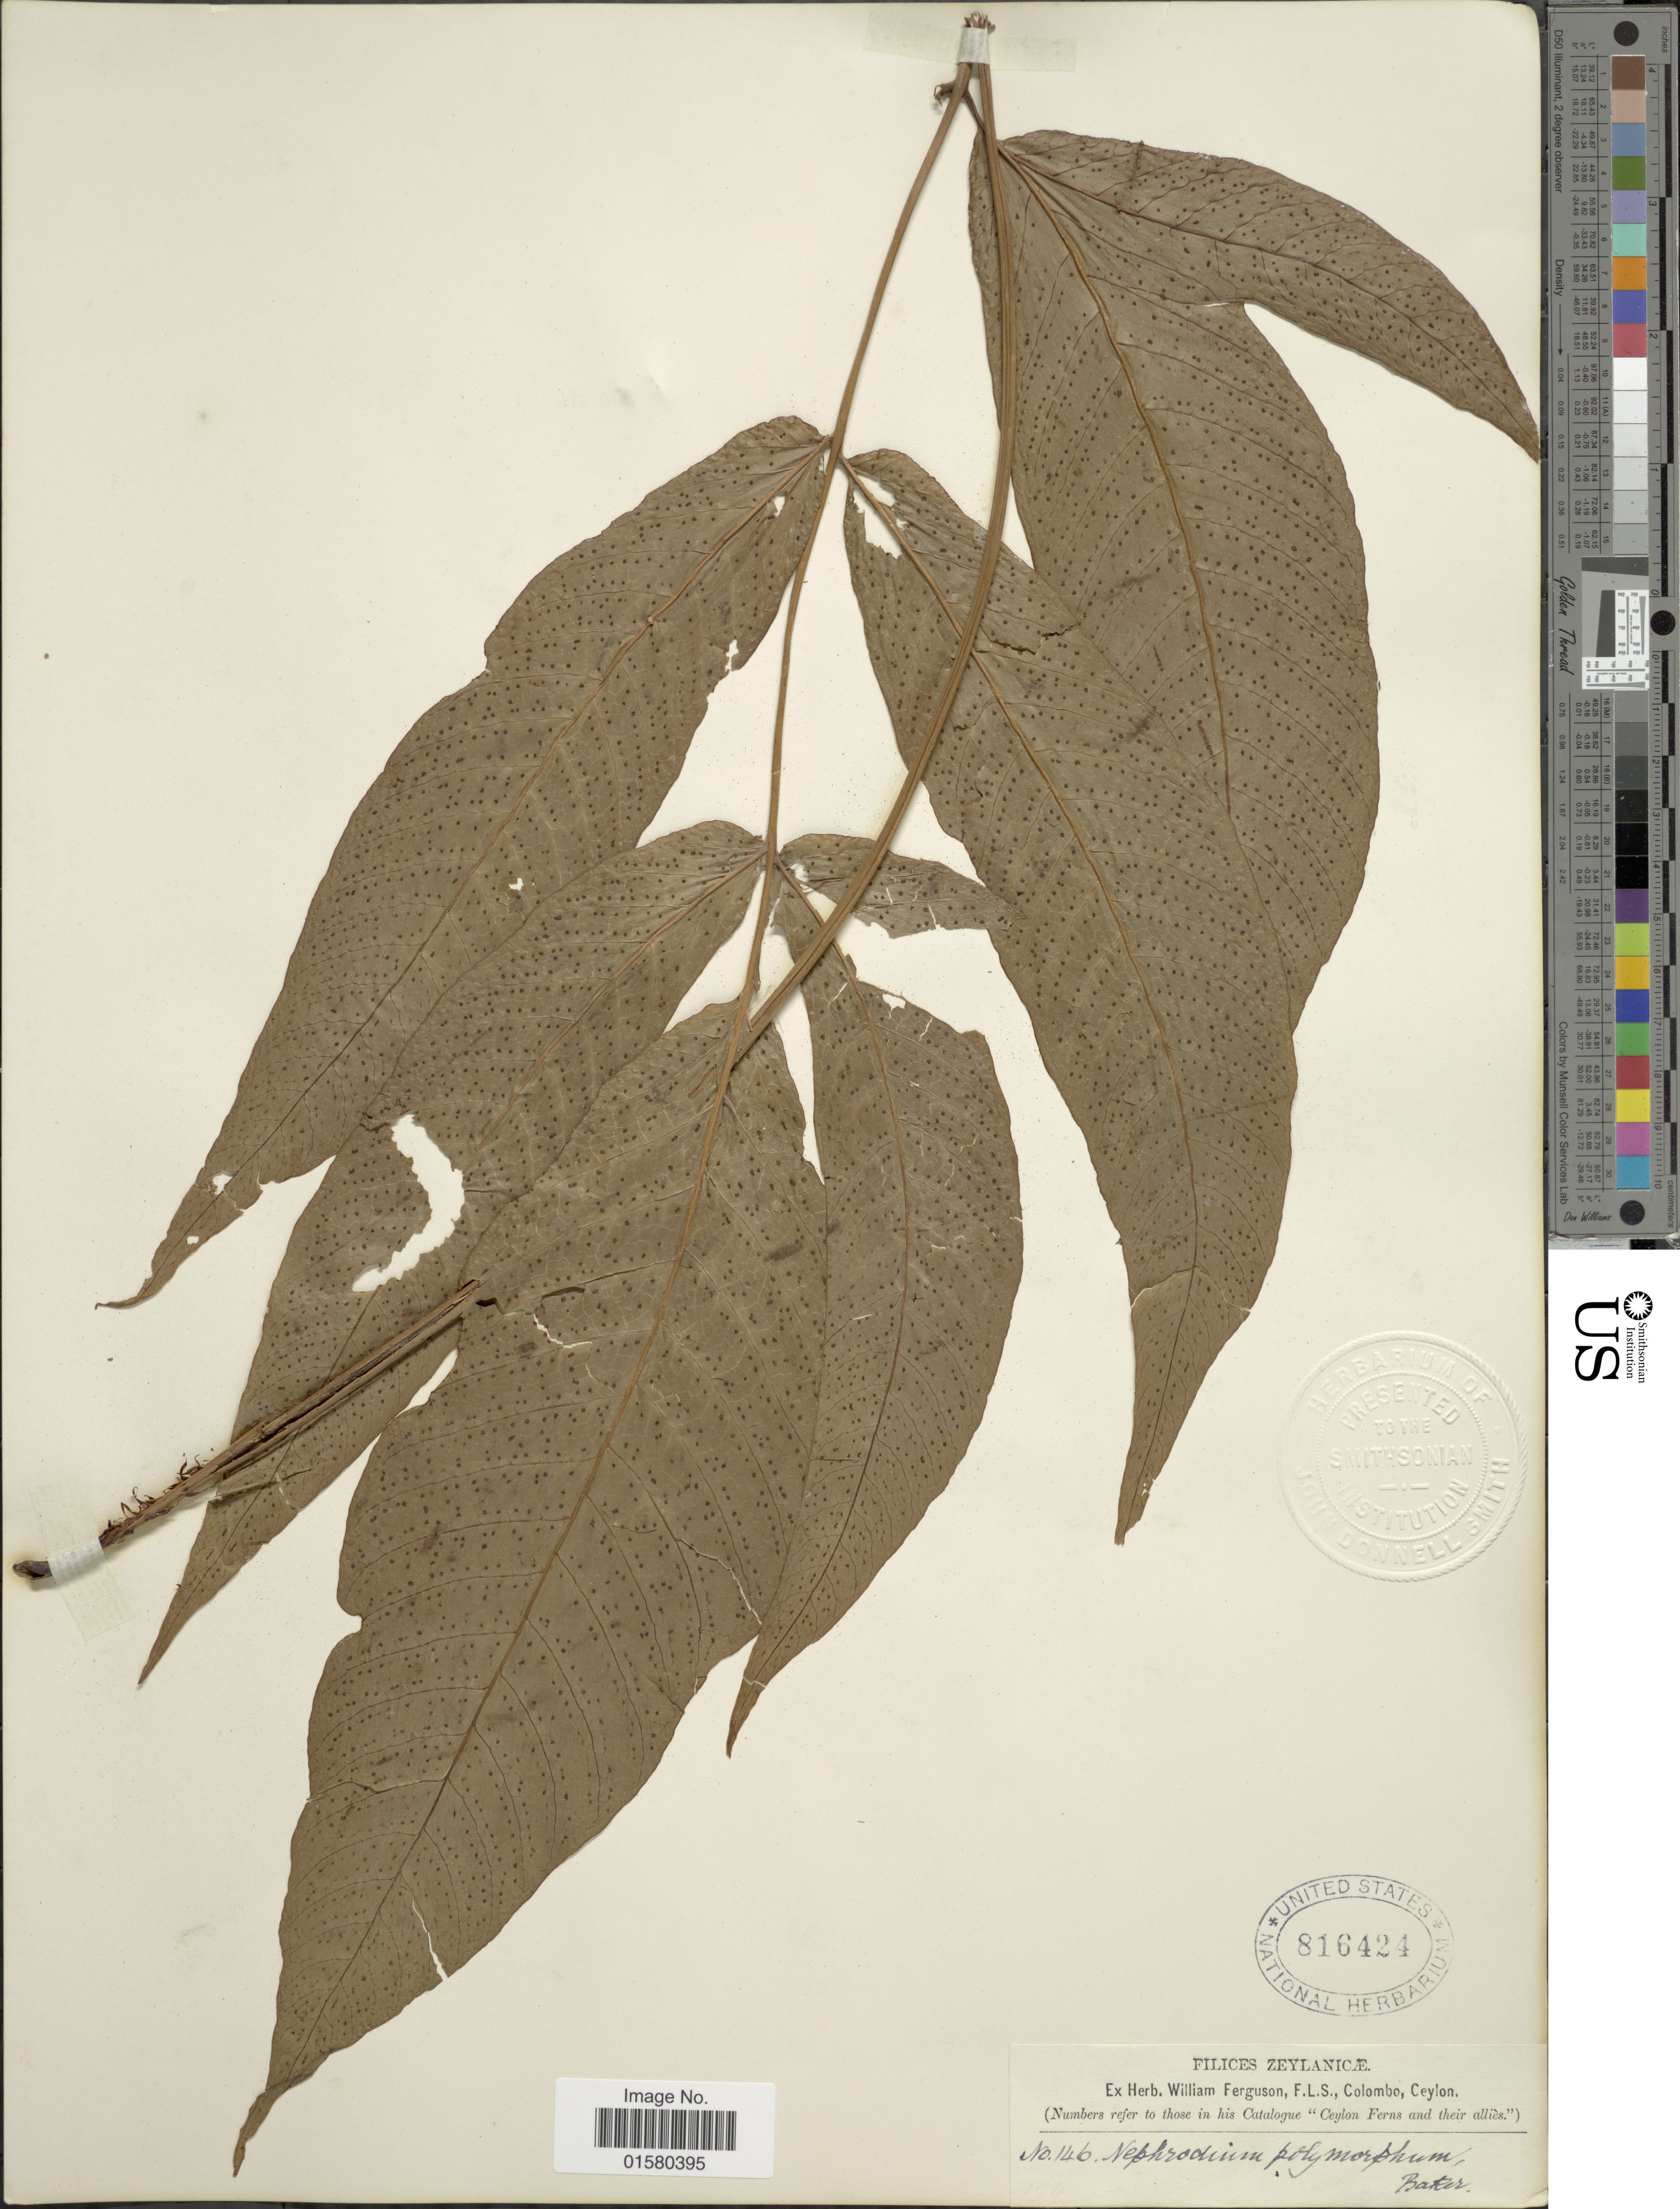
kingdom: Plantae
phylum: Tracheophyta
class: Polypodiopsida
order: Polypodiales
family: Tectariaceae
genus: Tectaria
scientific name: Tectaria polymorpha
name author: (Wall. ex Hook.) Copel.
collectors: ex herb. W. Ferguson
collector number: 146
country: Sri Lanka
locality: Zeylancae, Ceylon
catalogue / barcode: US 516424